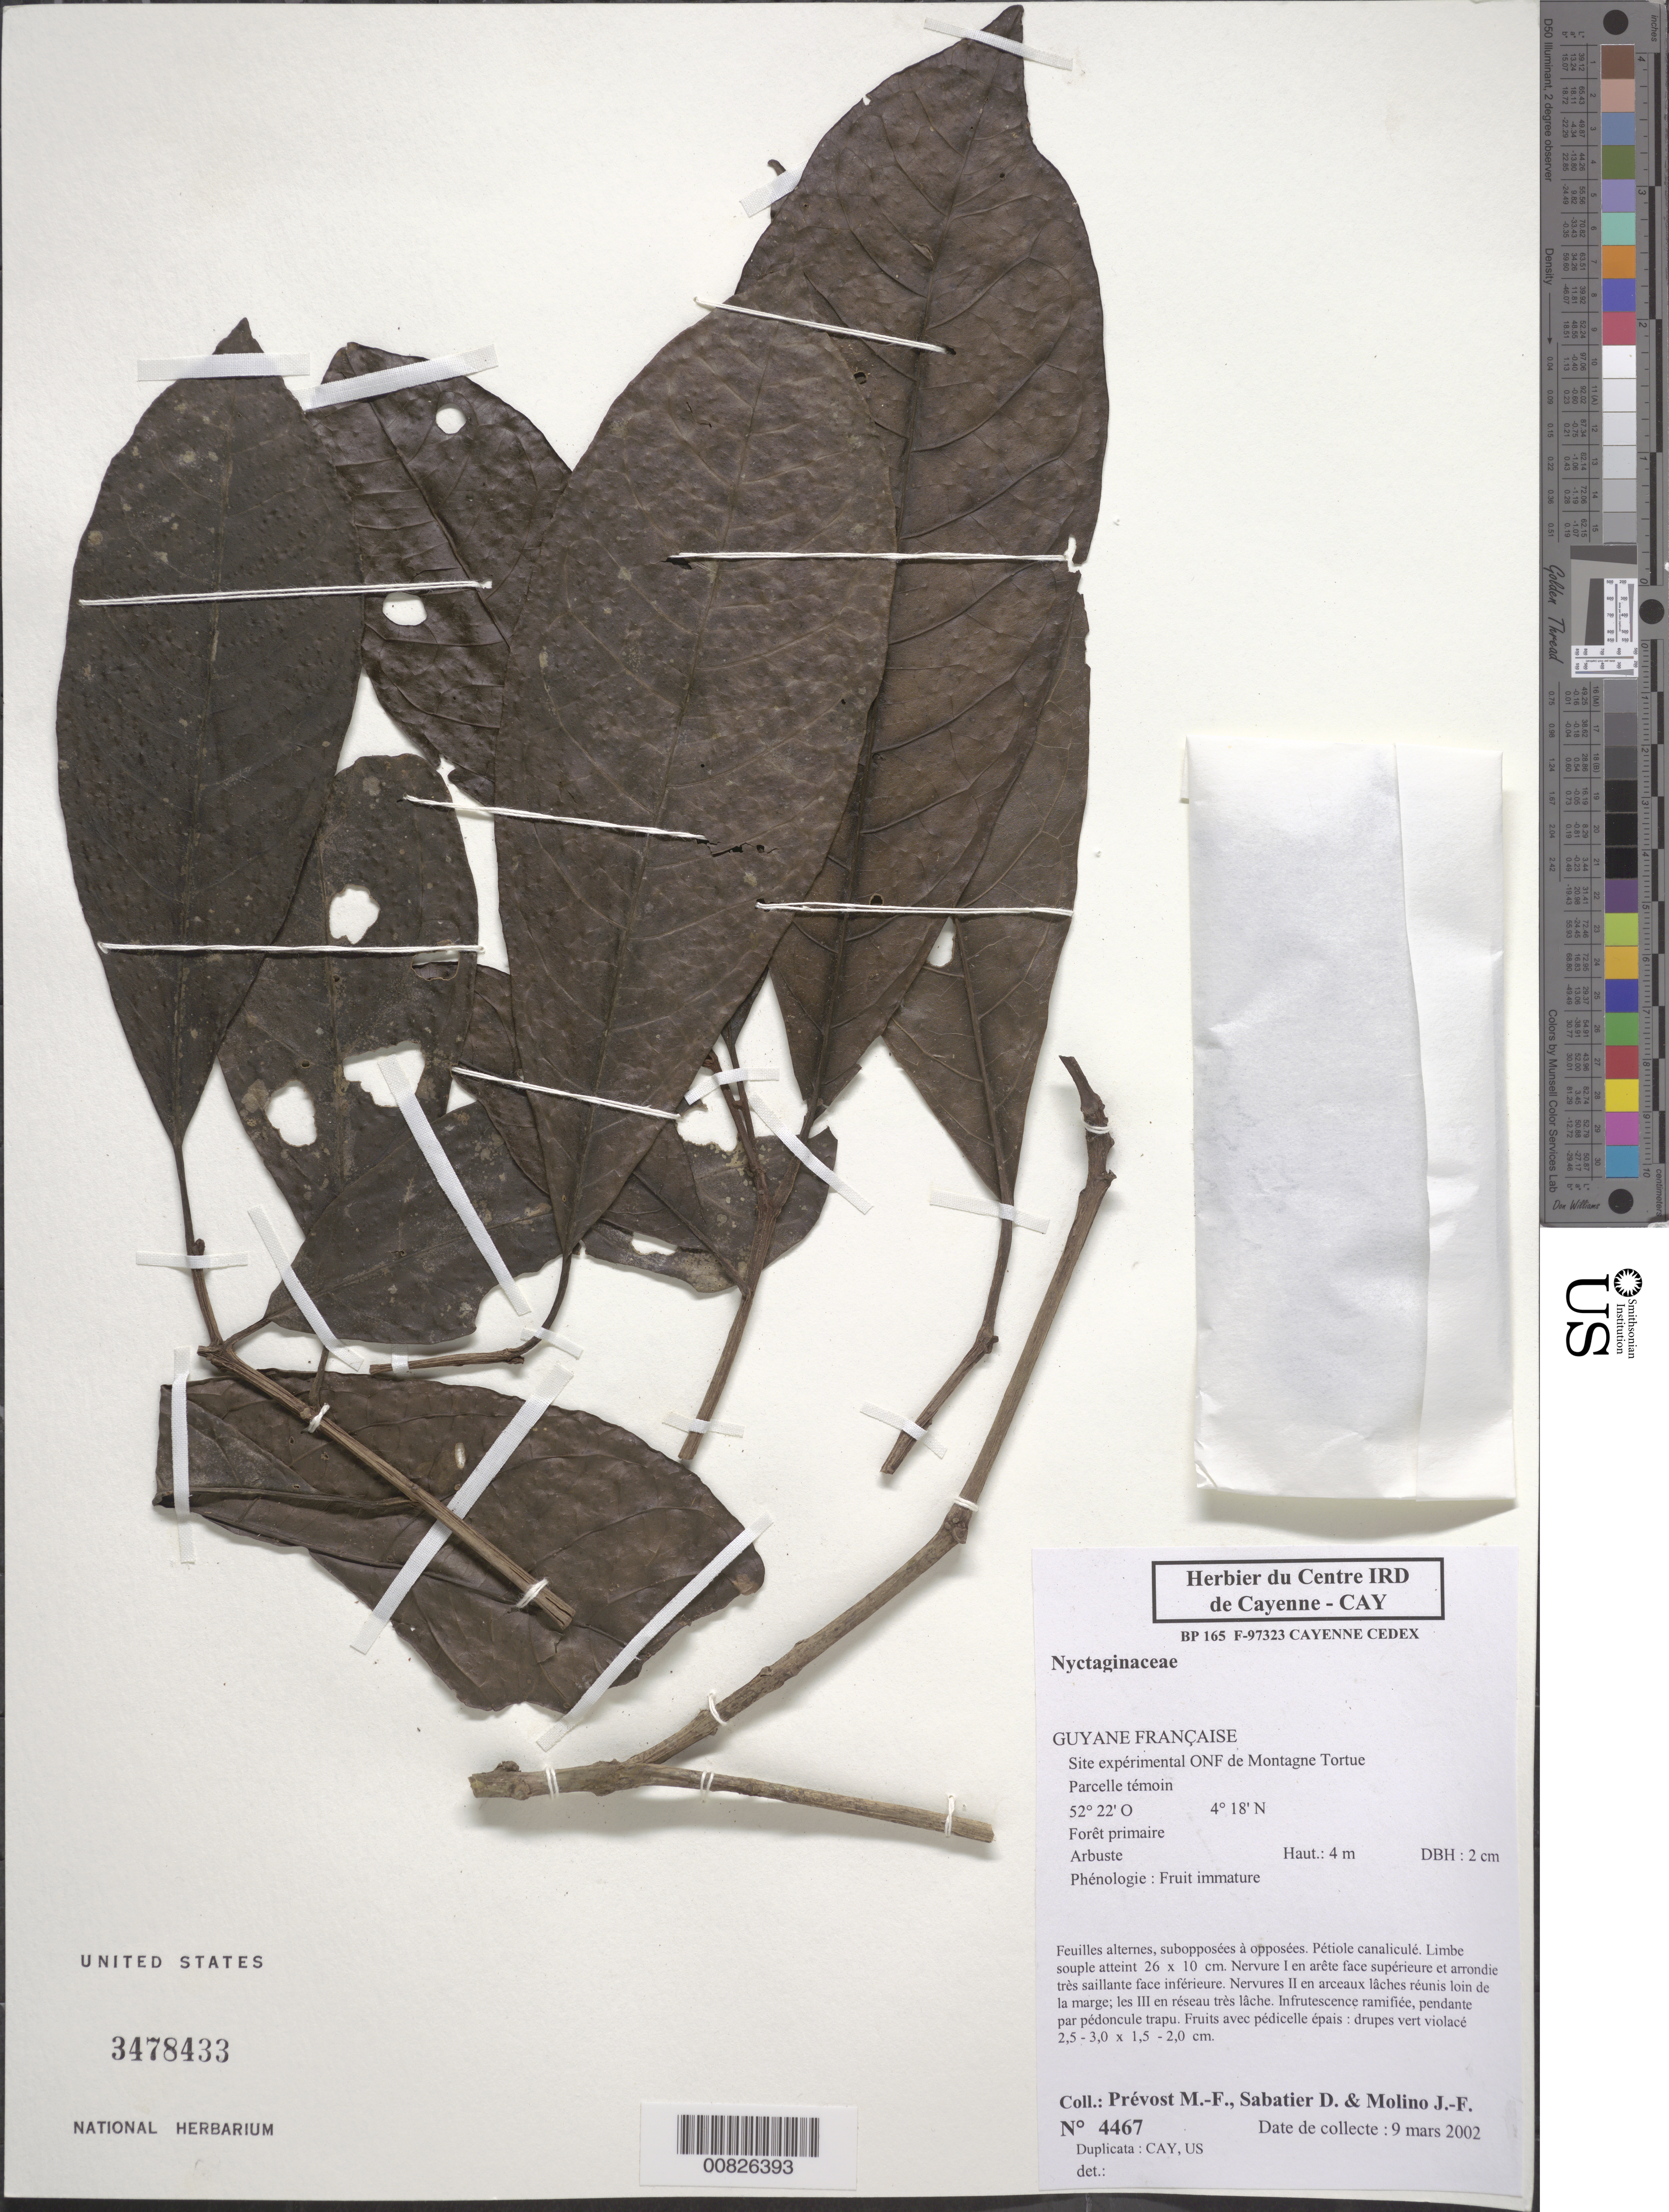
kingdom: Plantae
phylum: Tracheophyta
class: Magnoliopsida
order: Caryophyllales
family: Nyctaginaceae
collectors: M.-F. Prévost, D. Sabatier & J. Molino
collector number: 4467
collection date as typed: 9-Mar-02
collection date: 2002-03-09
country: French Guiana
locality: Montagne Tortue, Site experimental ONF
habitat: Primary forest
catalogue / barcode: US 3478433